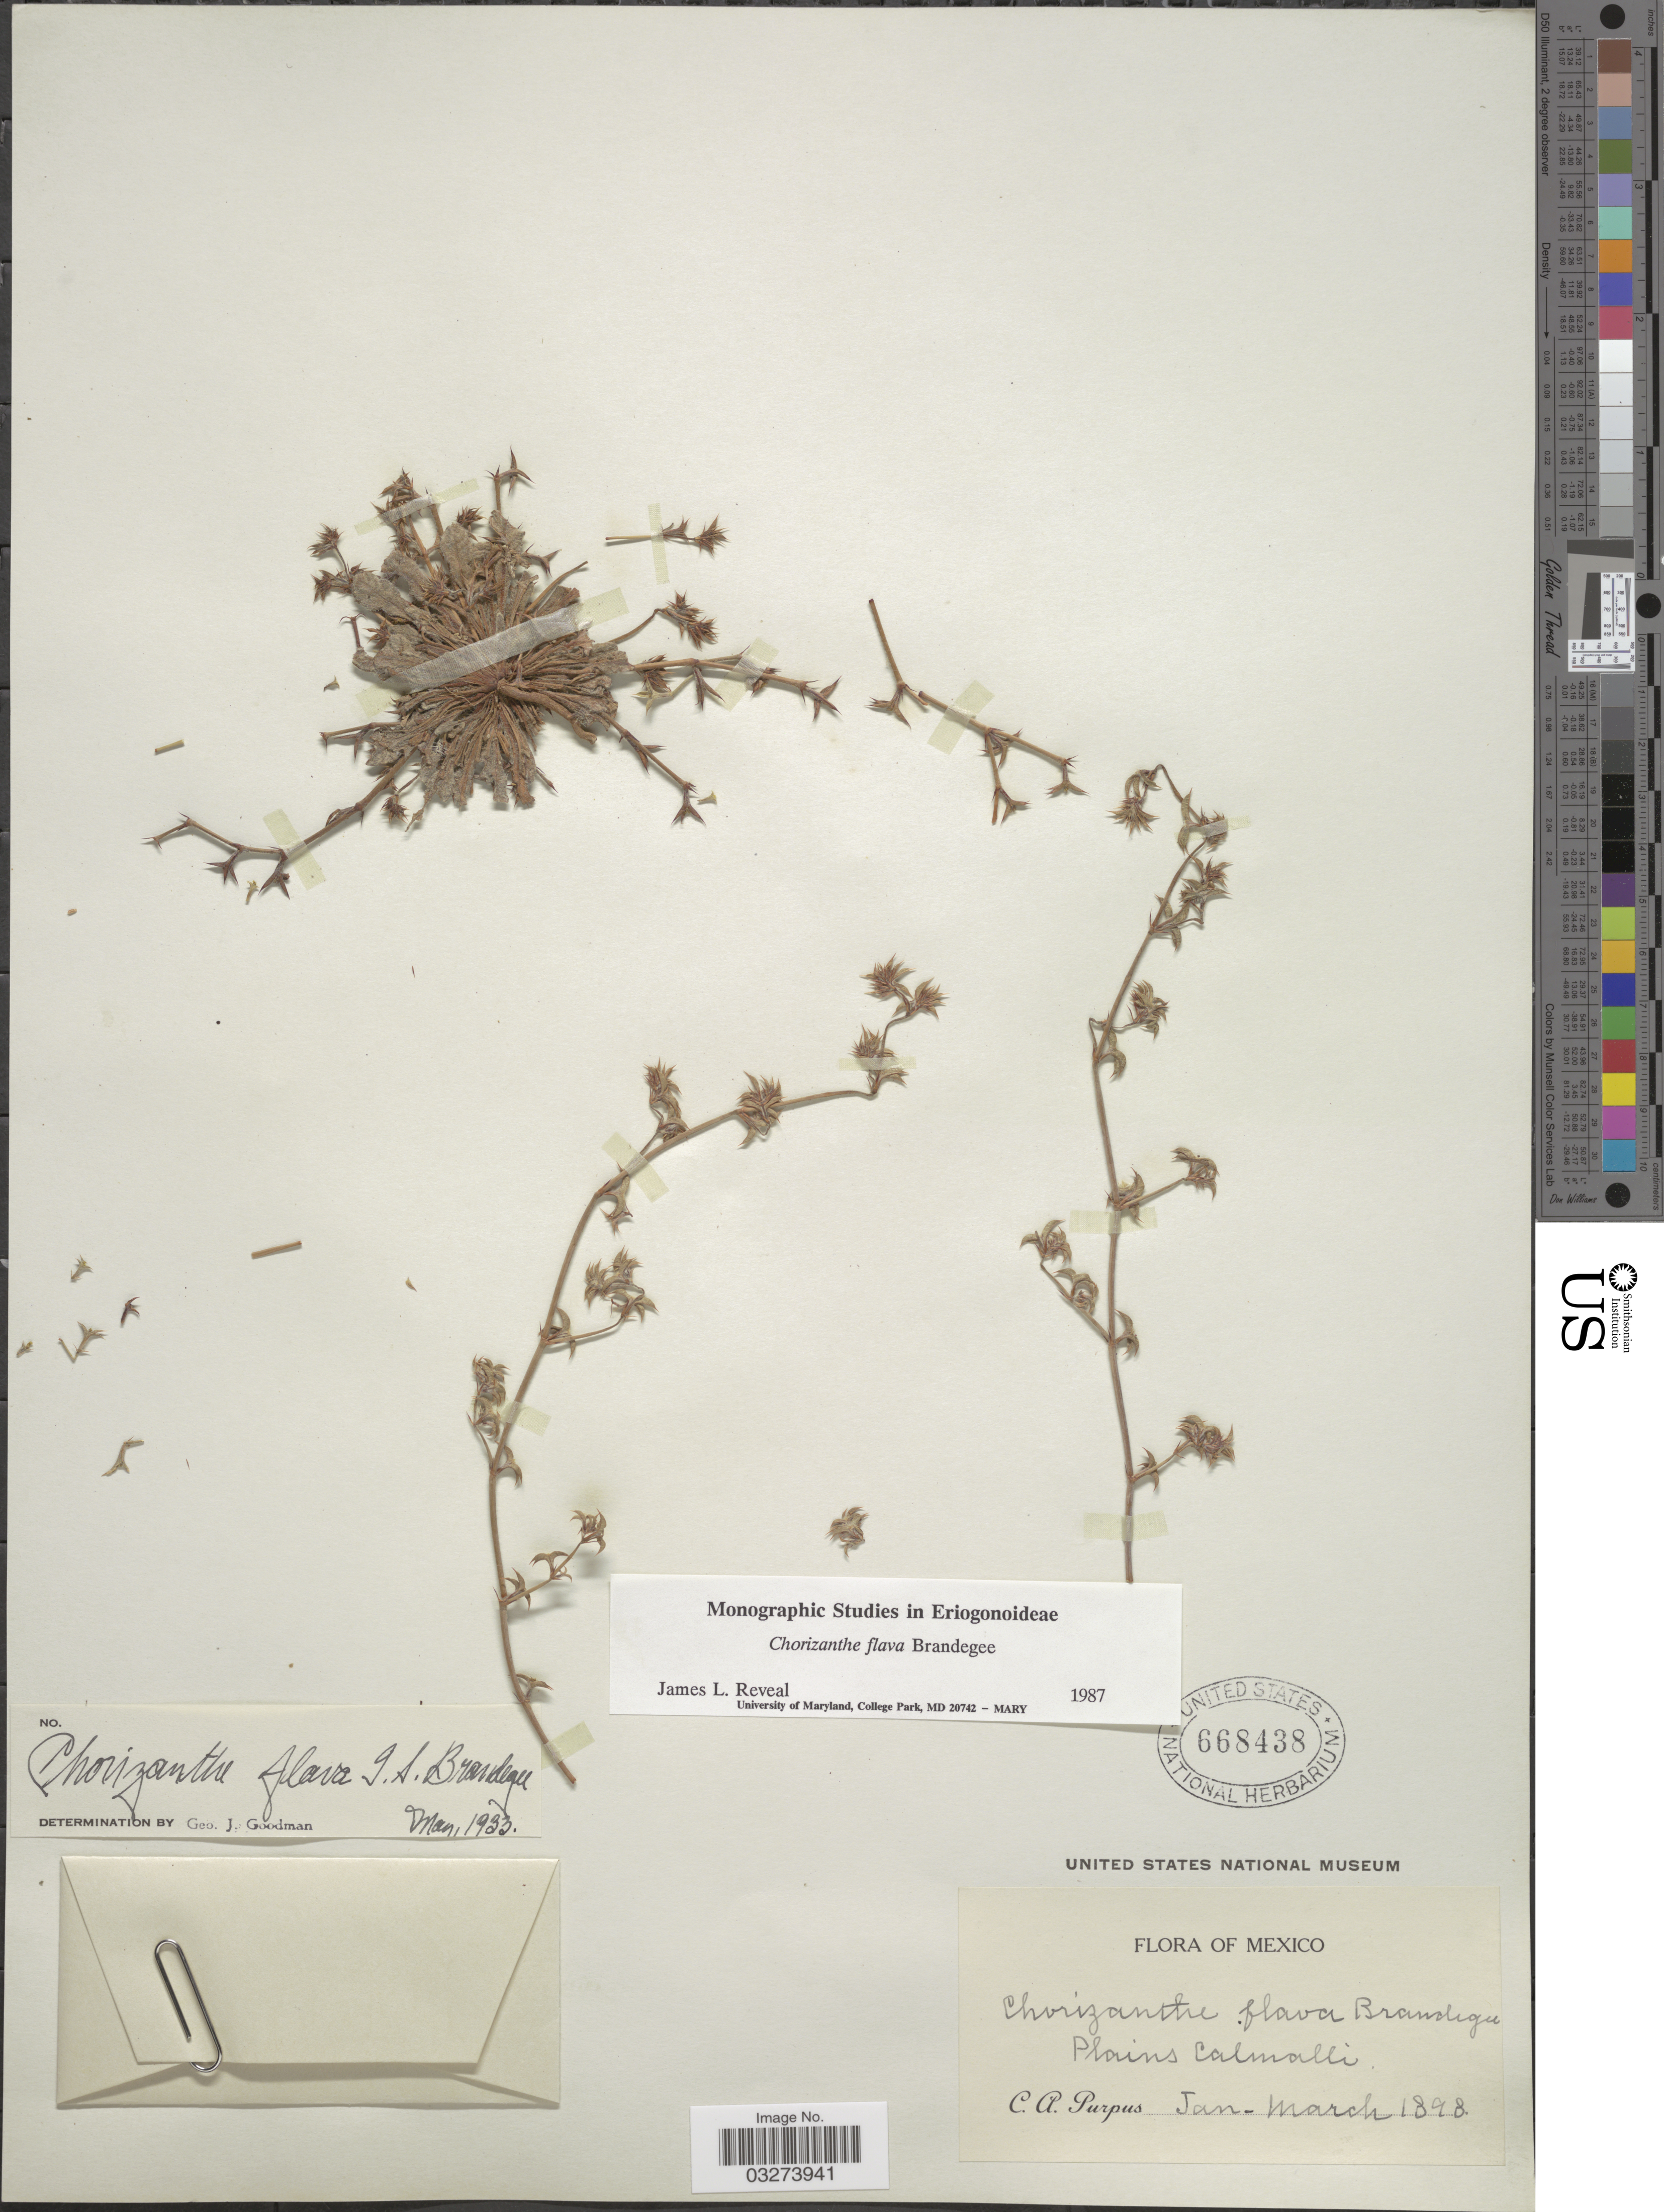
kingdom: Plantae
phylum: Tracheophyta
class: Magnoliopsida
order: Caryophyllales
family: Polygonaceae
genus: Chorizanthe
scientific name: Chorizanthe flava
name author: Brandegee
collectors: C. A. Purpus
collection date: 1898-01/1898-03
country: Mexico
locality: Plains Calmalli.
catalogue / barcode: US 668438